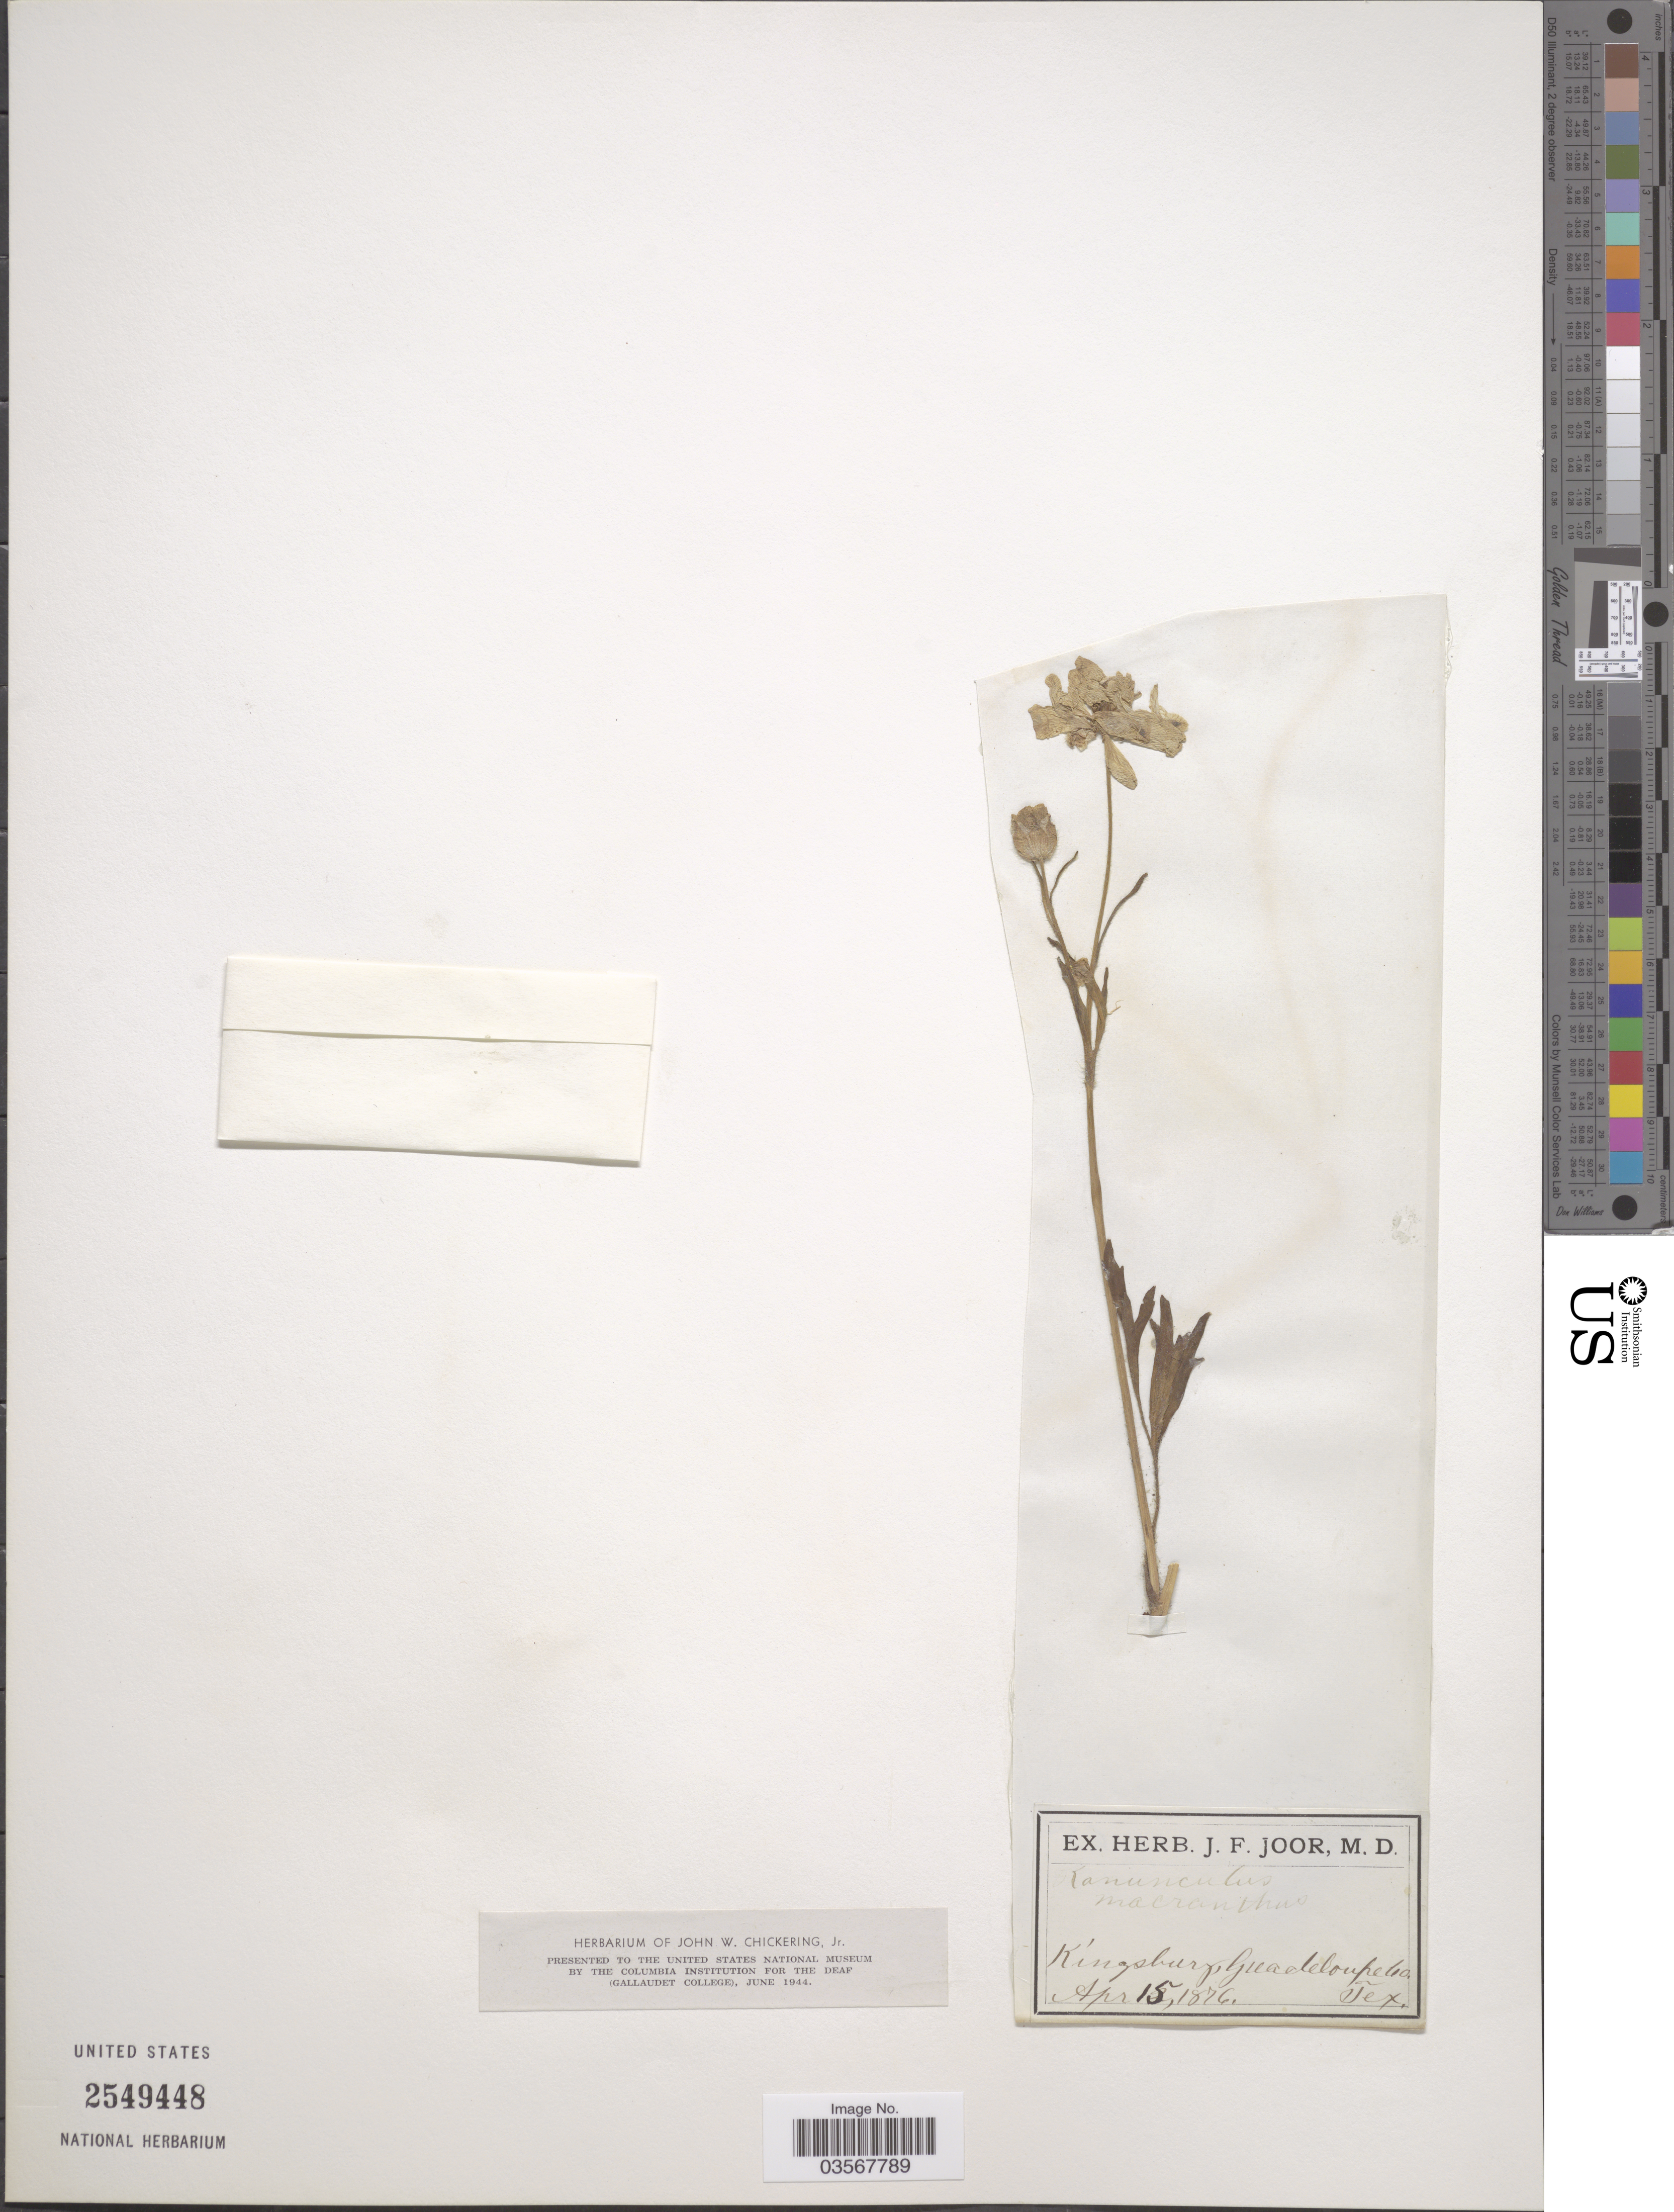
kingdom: Plantae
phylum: Tracheophyta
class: Magnoliopsida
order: Ranunculales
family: Ranunculaceae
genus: Ranunculus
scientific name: Ranunculus micranthus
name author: Nutt.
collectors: J. F. Joor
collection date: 1876-04-15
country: United States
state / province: Texas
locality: Kingsburg, Guadeloupe Co.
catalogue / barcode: US 2549448